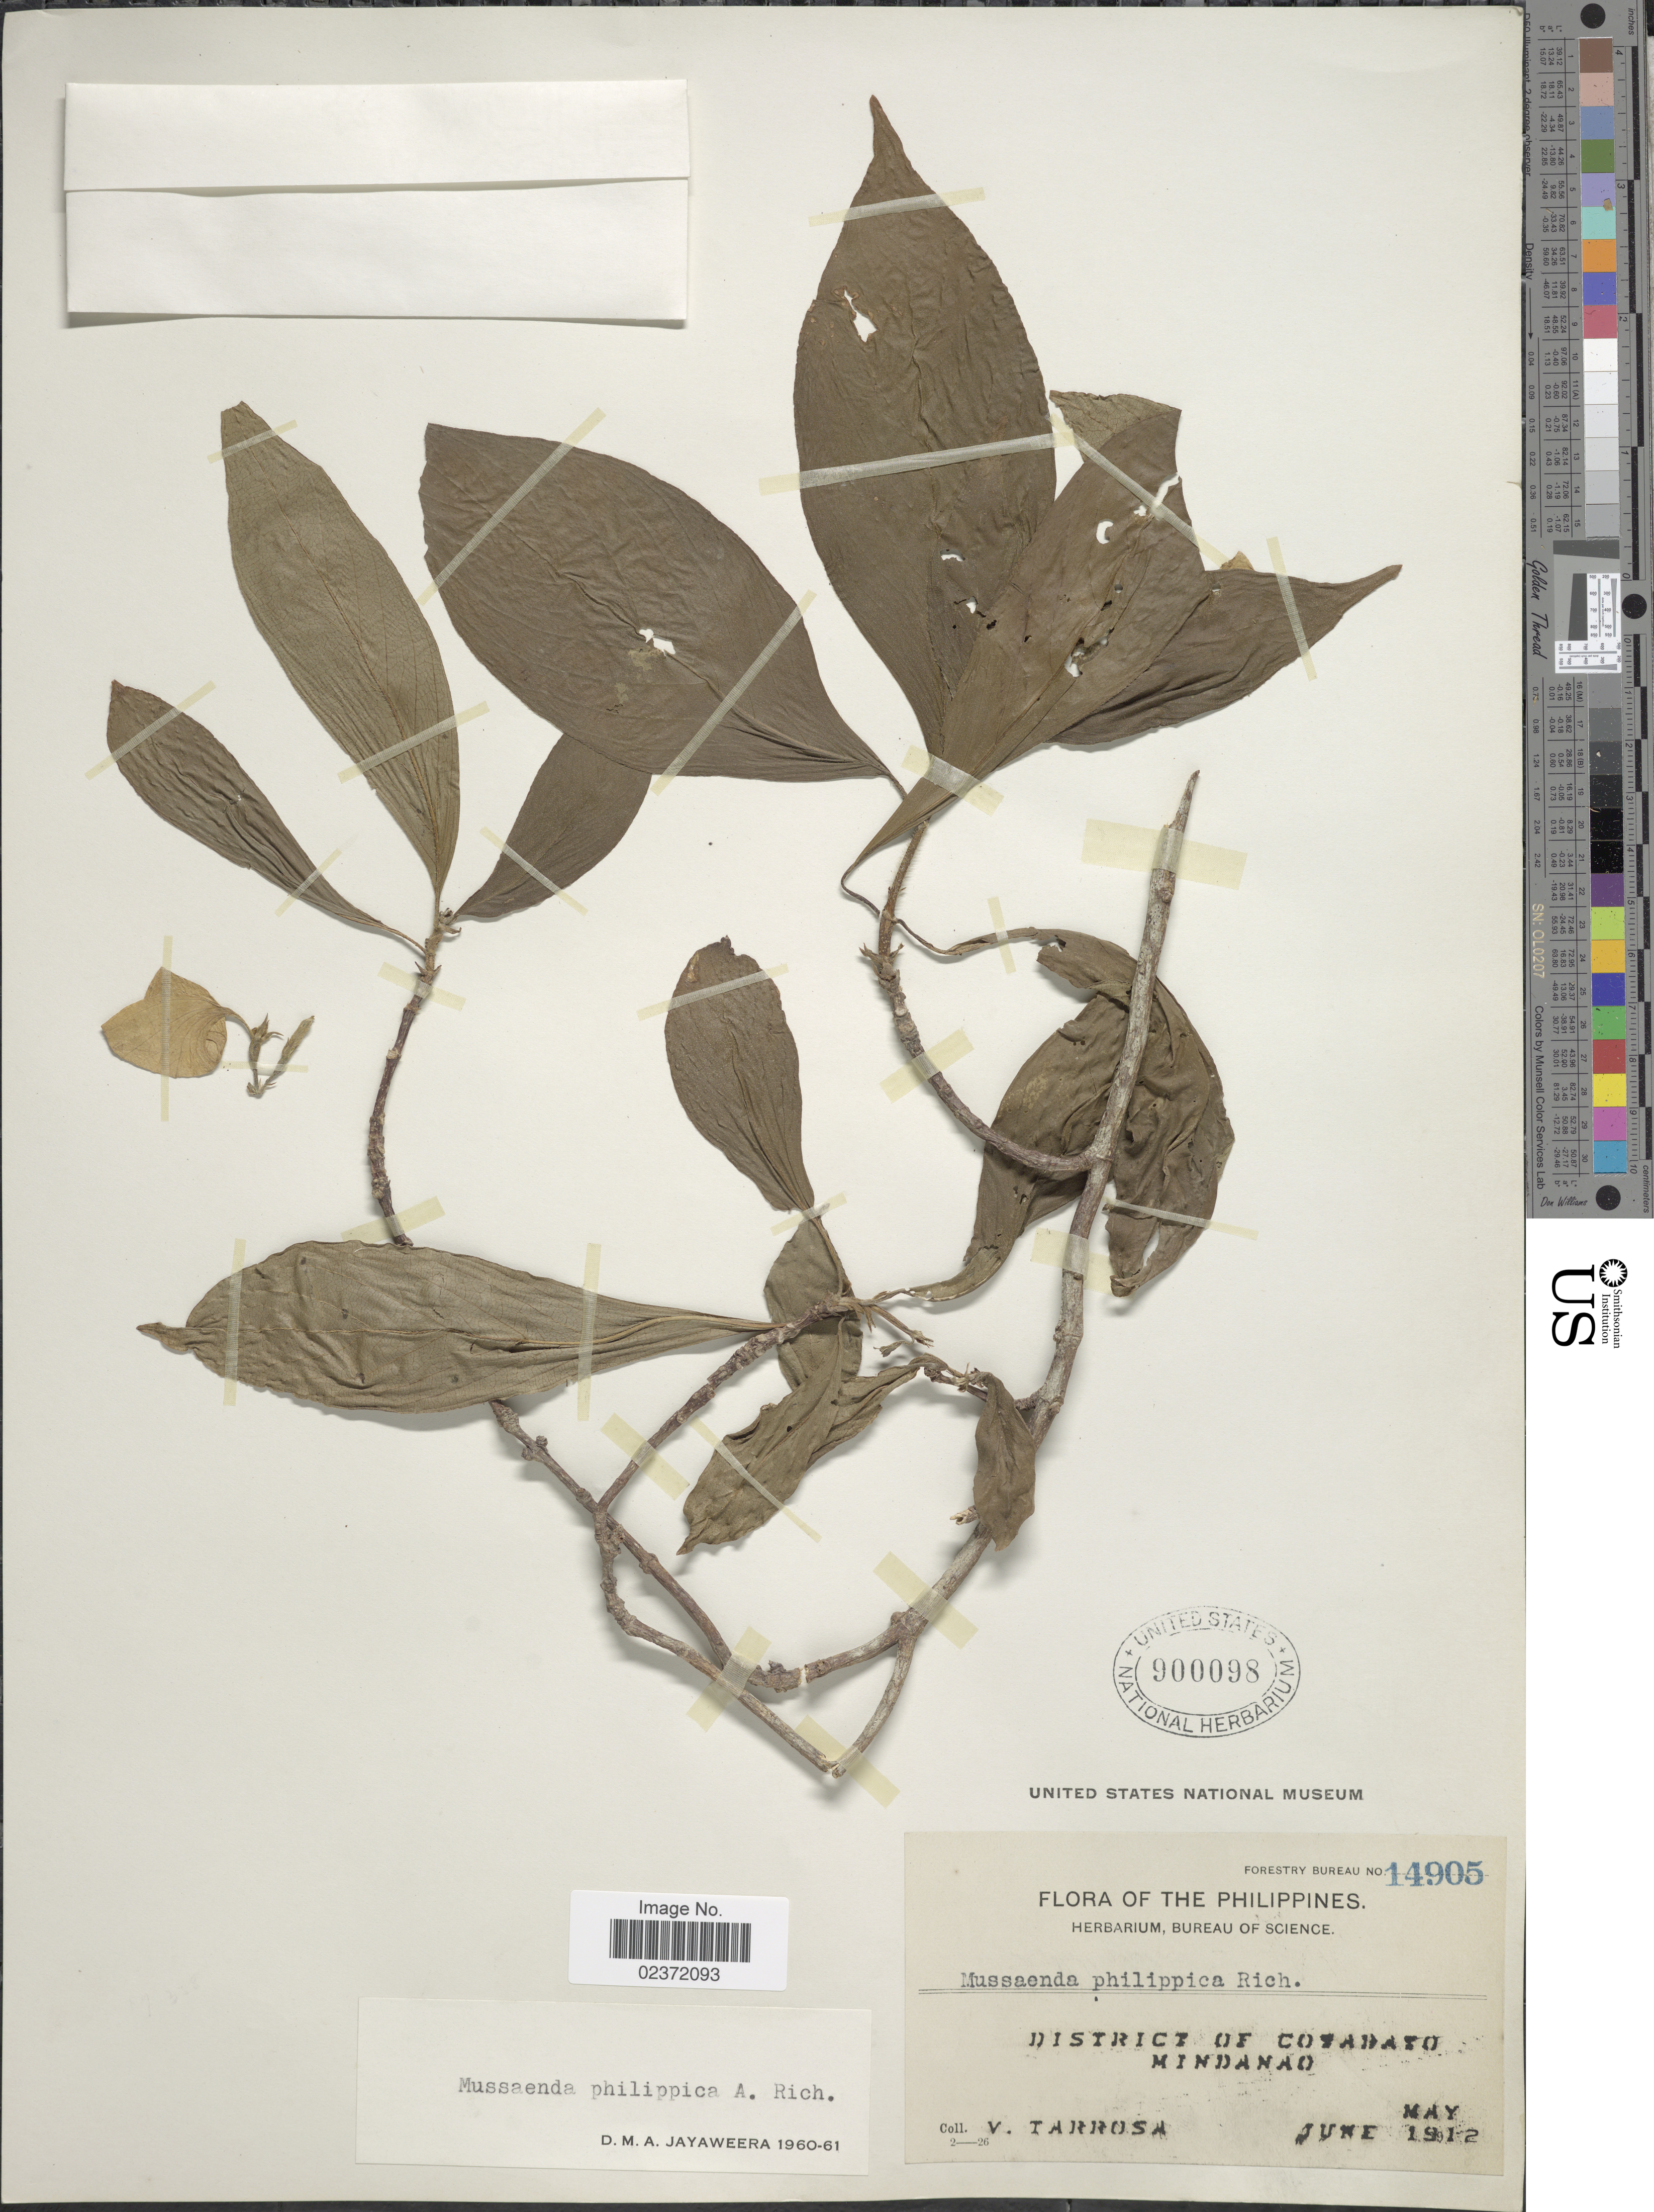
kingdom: Plantae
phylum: Tracheophyta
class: Magnoliopsida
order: Gentianales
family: Rubiaceae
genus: Mussaenda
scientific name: Mussaenda philippica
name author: A. Rich.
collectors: V. Tarrosa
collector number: Forestry Bureau 14905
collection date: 1912-05/1912-06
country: Philippines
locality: District of Cotabato, Mindanao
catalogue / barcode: US 900098